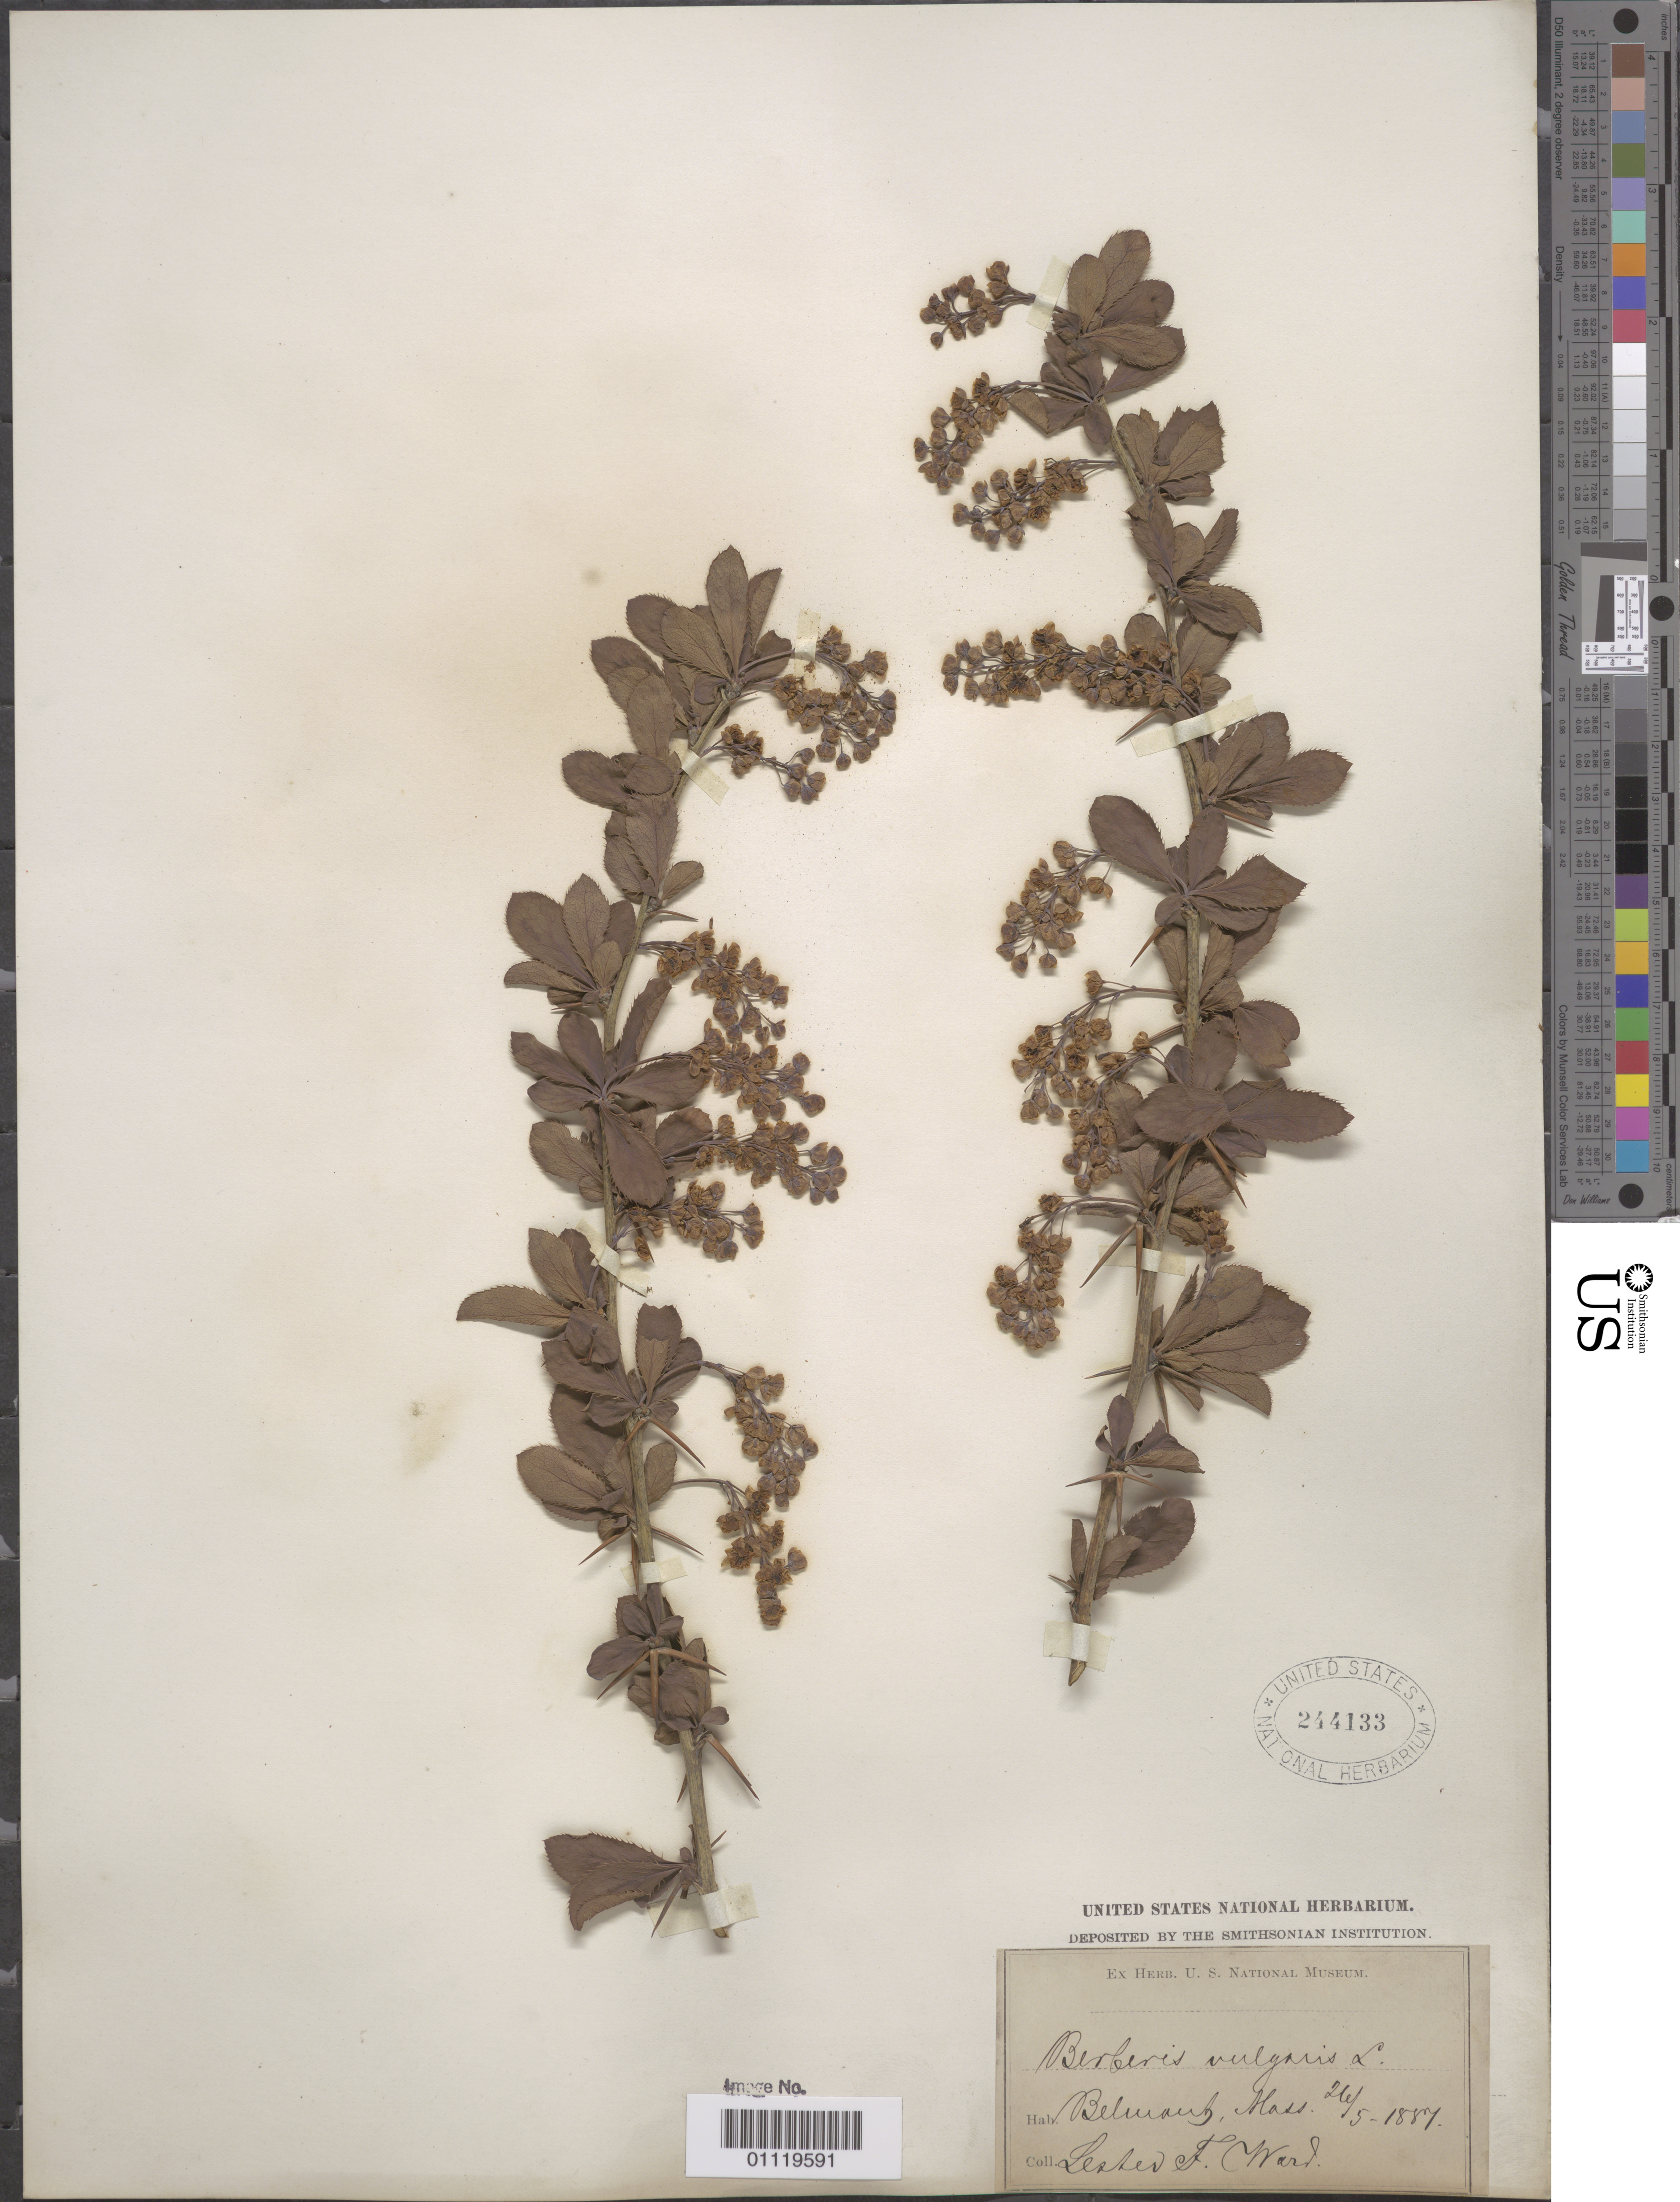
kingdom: Plantae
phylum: Tracheophyta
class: Magnoliopsida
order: Ranunculales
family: Berberidaceae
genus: Berberis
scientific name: Berberis vulgaris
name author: L.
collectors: L. F. Ward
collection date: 1887-05-05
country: United States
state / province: Massachusetts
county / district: Middlesex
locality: Belmont city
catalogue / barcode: US 244133